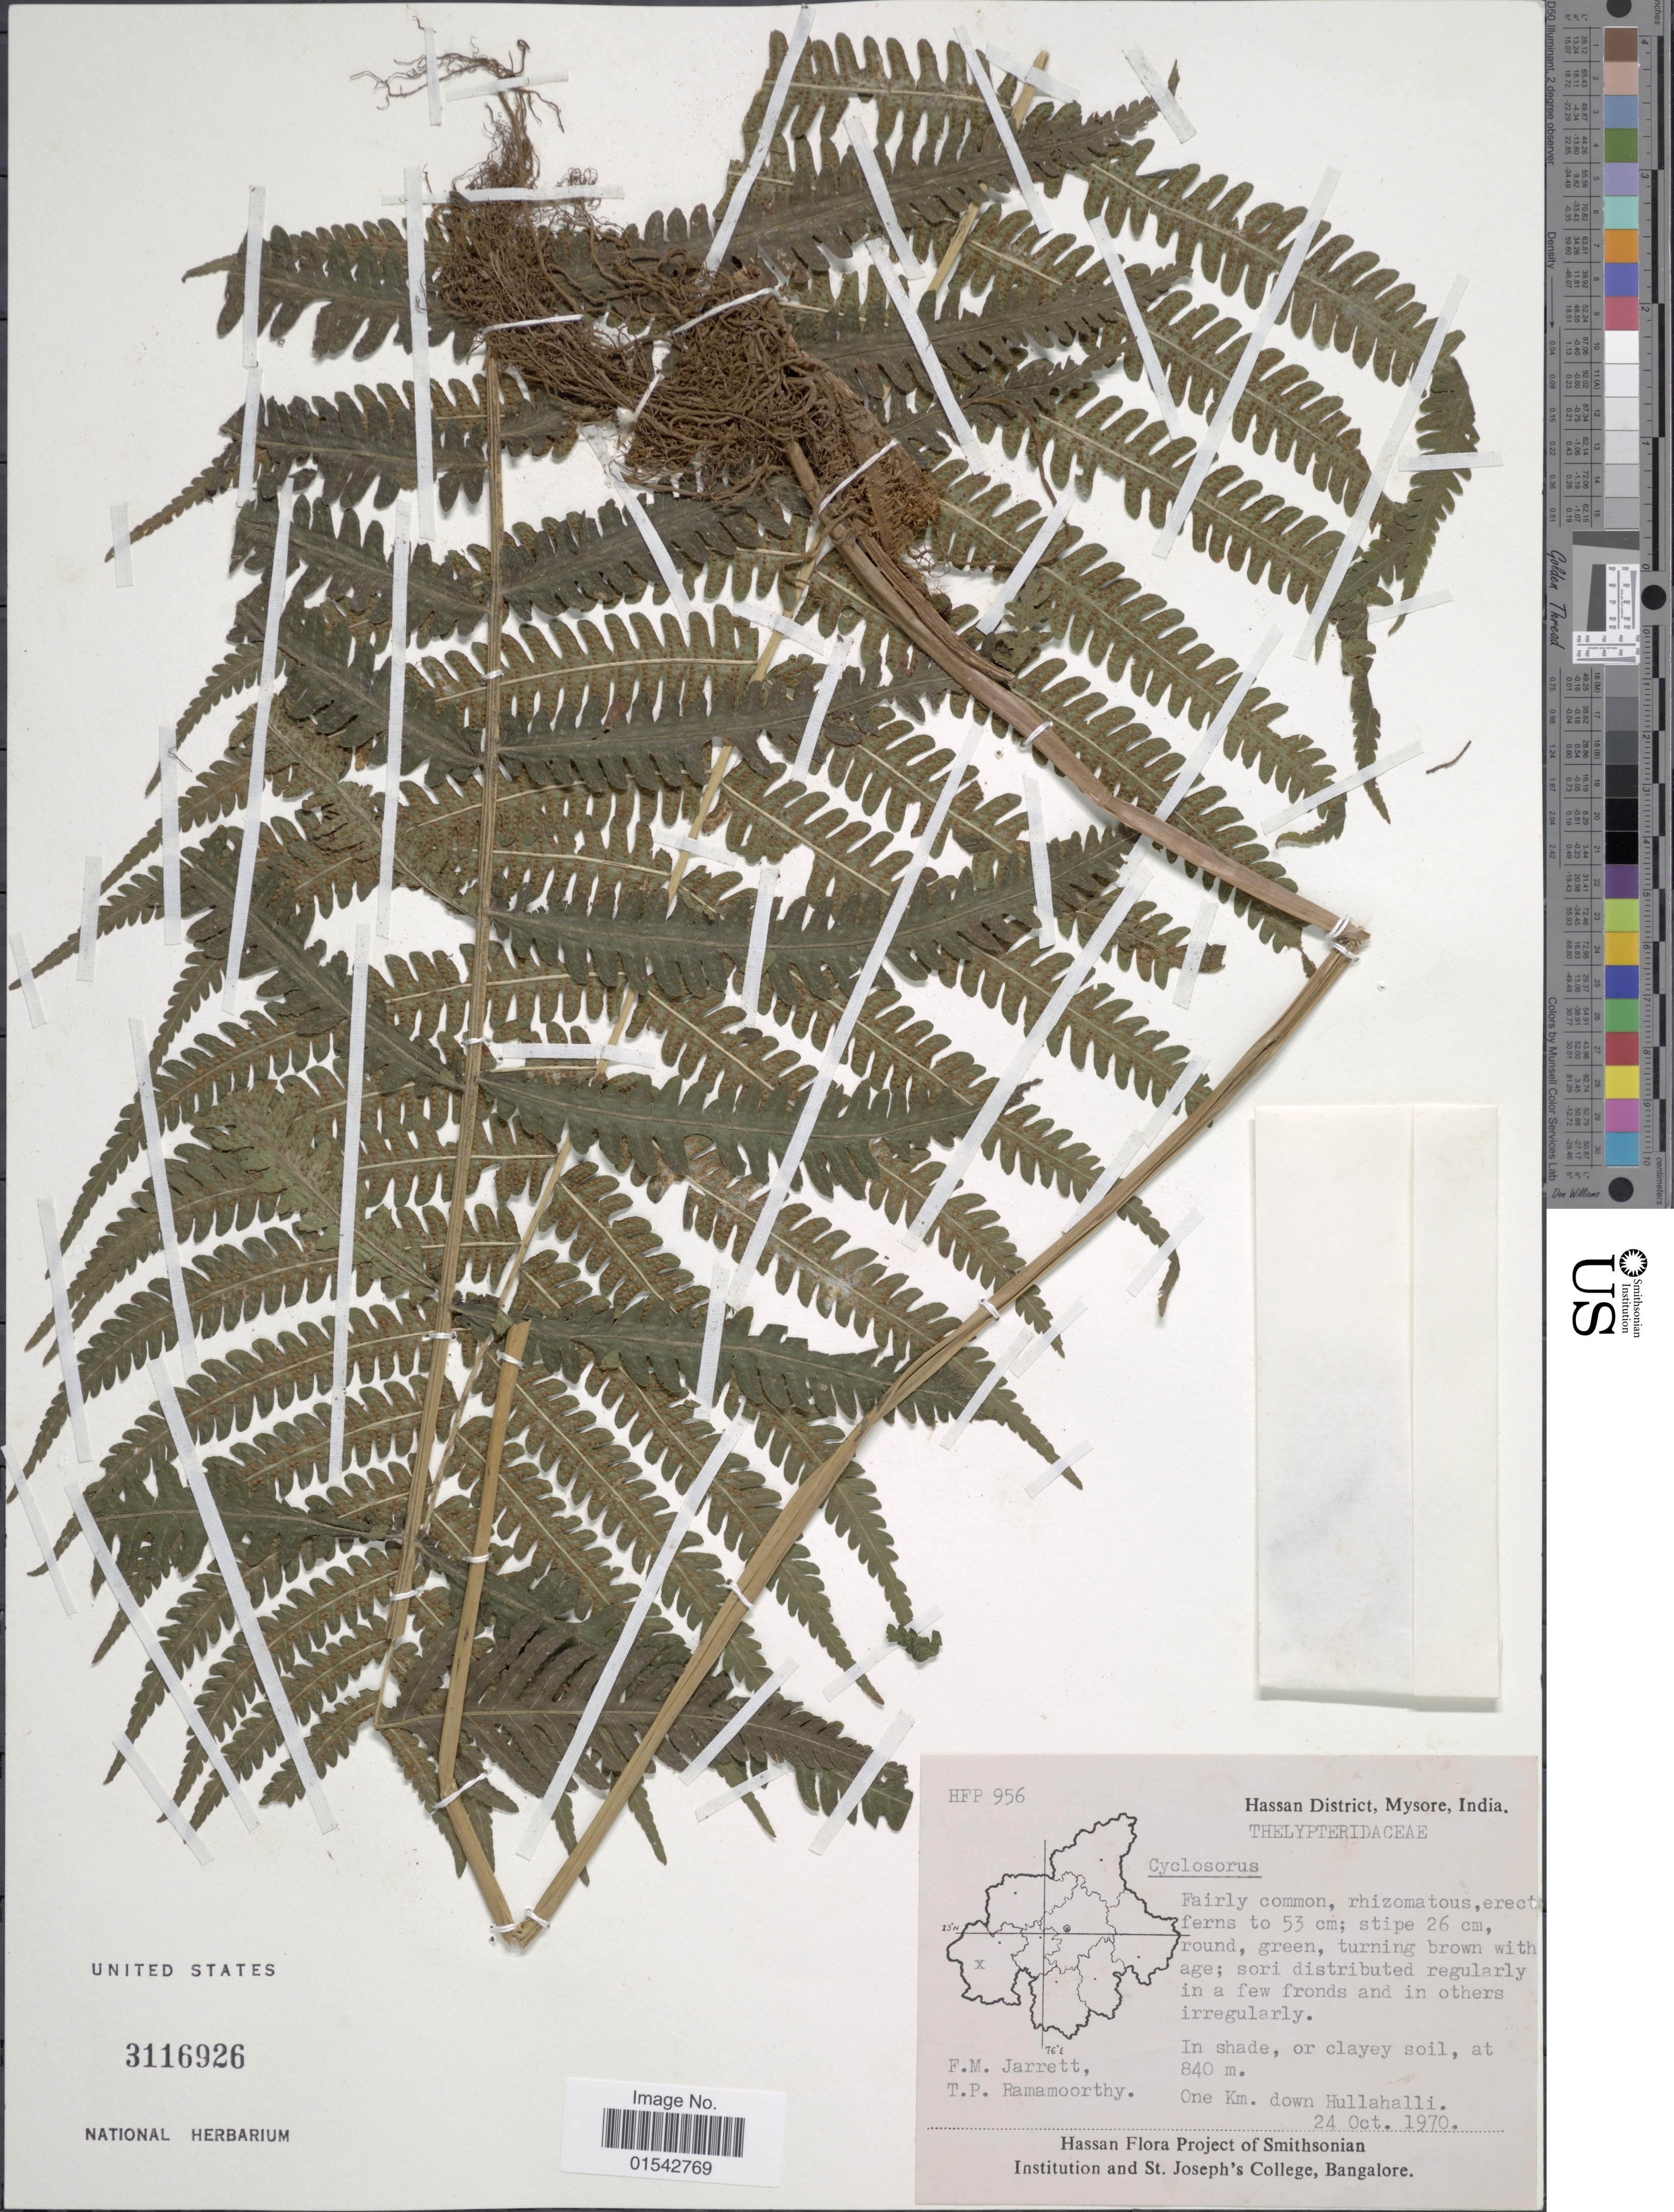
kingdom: Plantae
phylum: Tracheophyta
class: Polypodiopsida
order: Polypodiales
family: Thelypteridaceae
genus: Cyclosorus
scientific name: Cyclosorus sp.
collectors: F. M. Jarrett & T. P. Ramamoorthy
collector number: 956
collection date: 1970-10-24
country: India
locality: Hassan District, Mysore, India, One km. down- Hullahalli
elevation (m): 840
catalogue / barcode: US 3116926